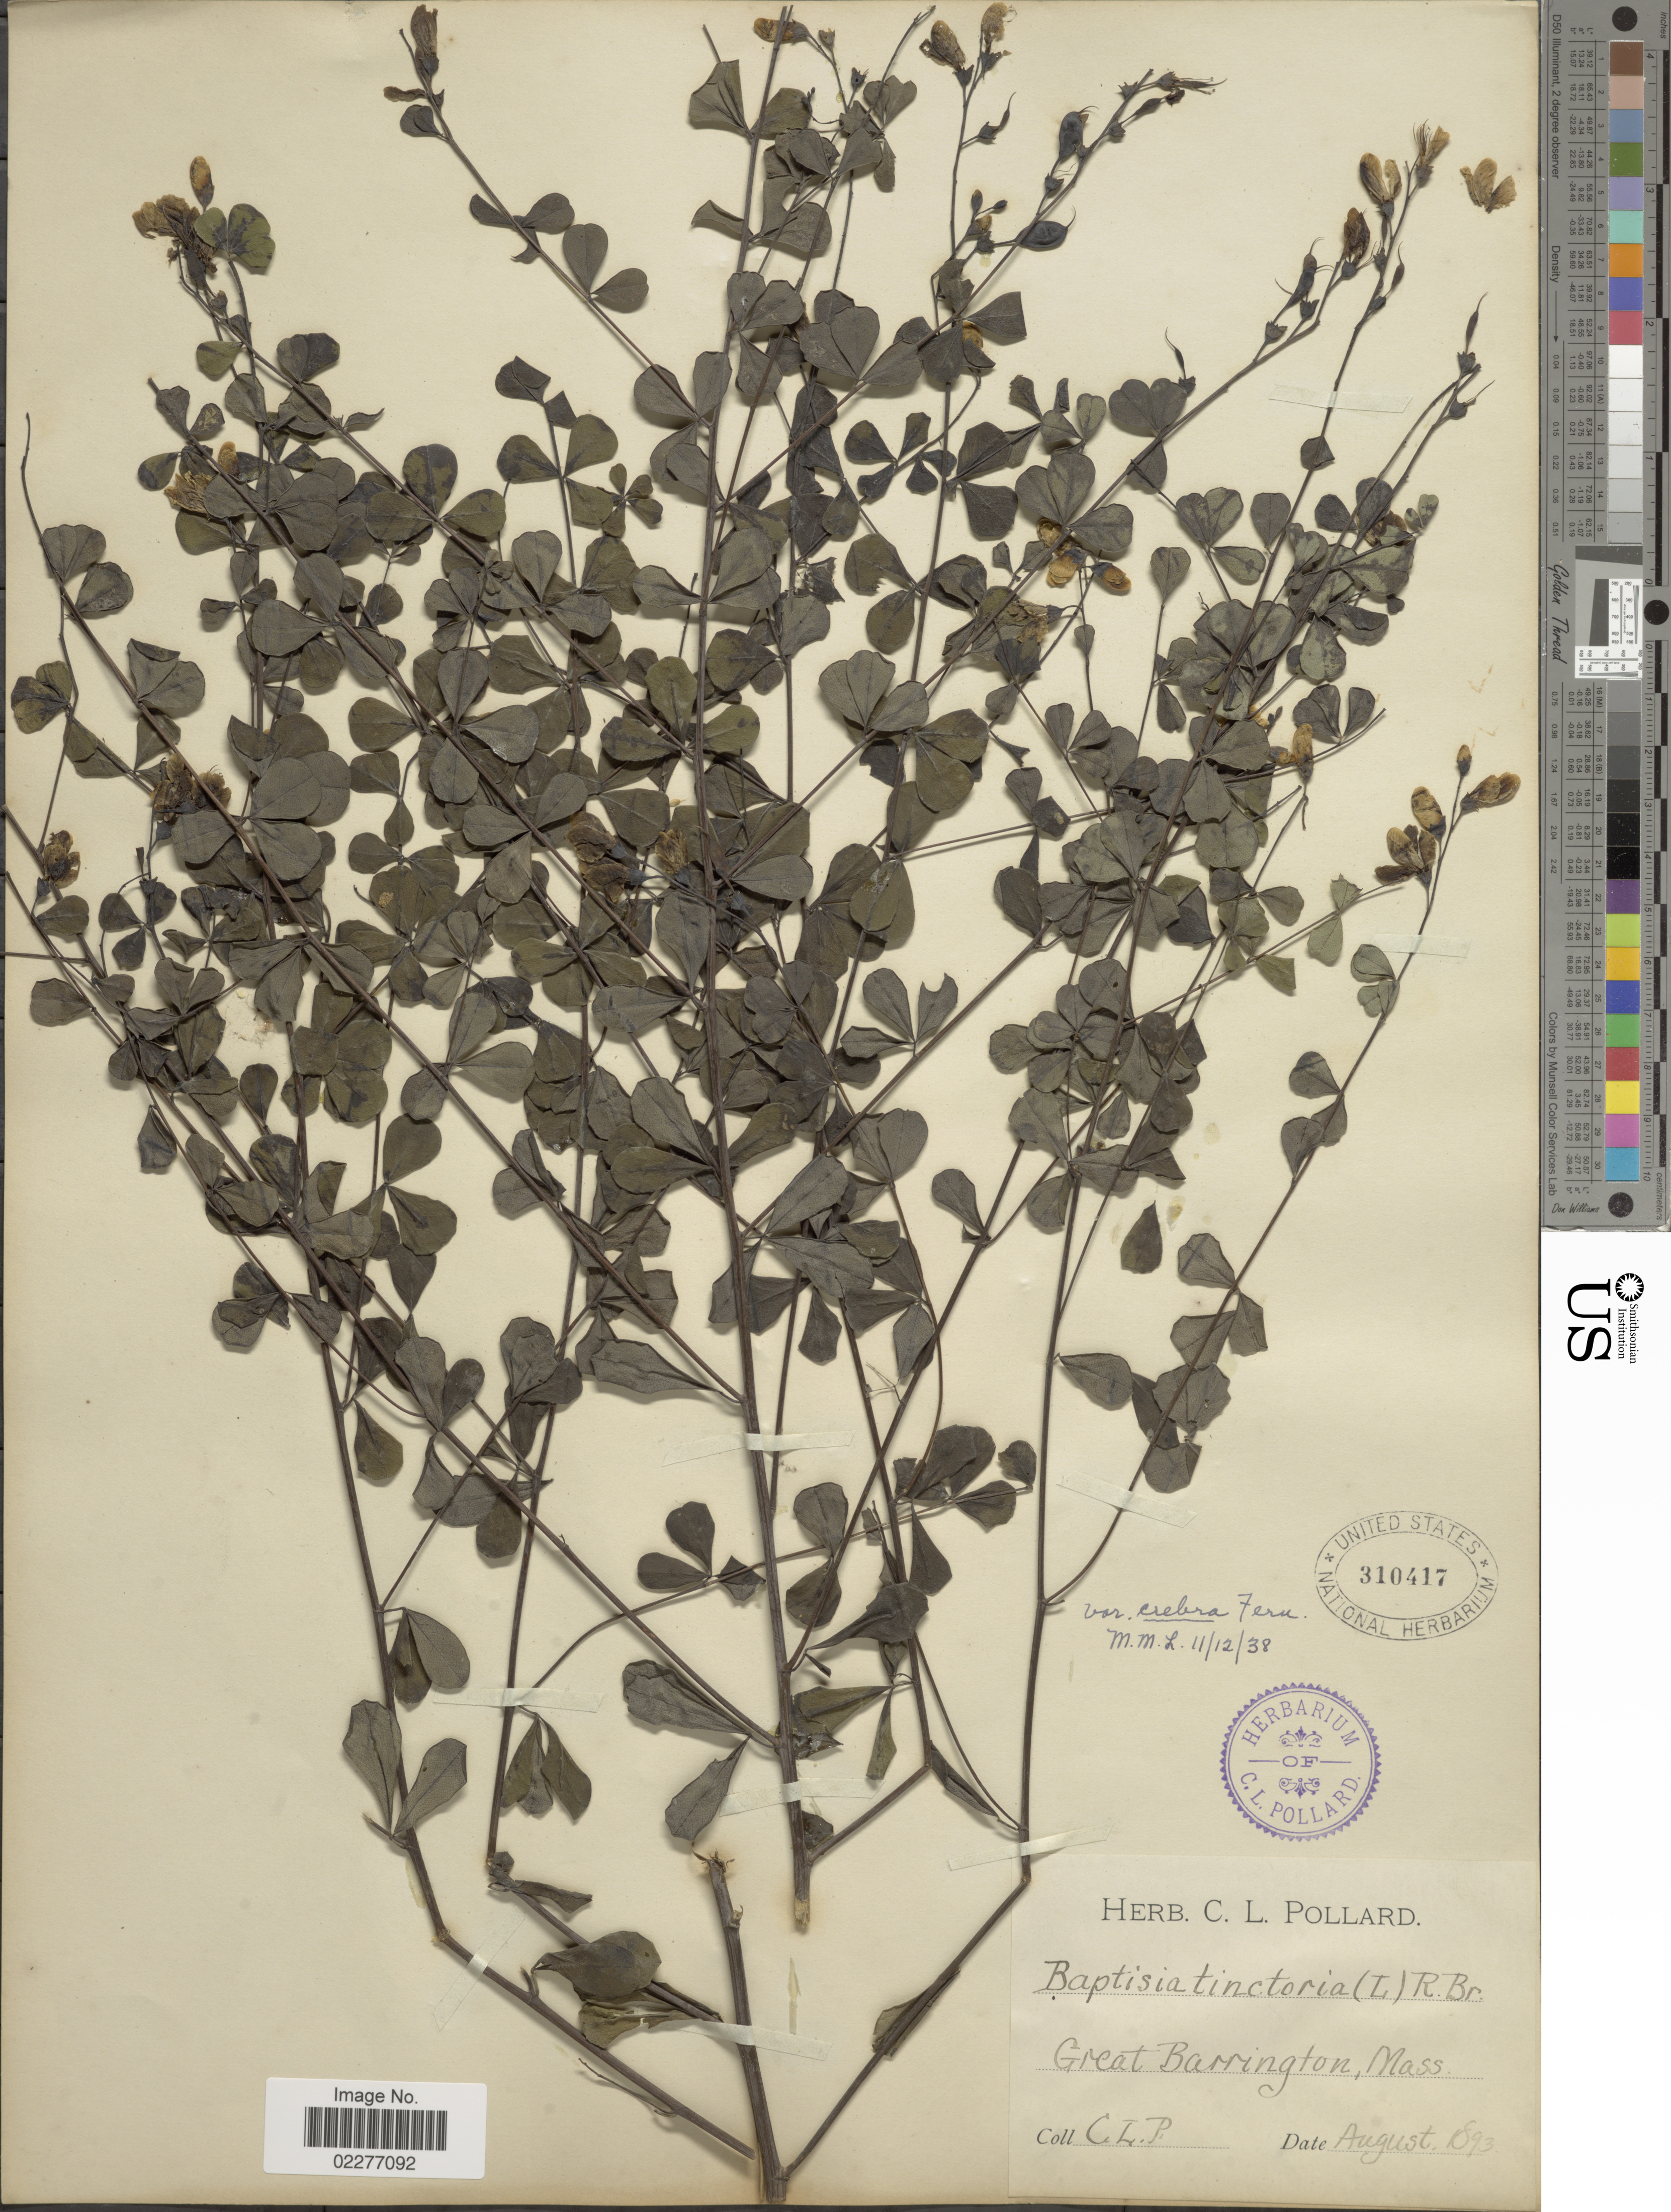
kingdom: Plantae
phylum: Tracheophyta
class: Magnoliopsida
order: Fabales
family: Fabaceae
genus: Baptisia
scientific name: Baptisia tinctoria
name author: (L.) R. Br.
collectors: C. L. Pollard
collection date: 1893-08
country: United States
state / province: Massachusetts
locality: Great Barrington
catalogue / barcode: US 310417